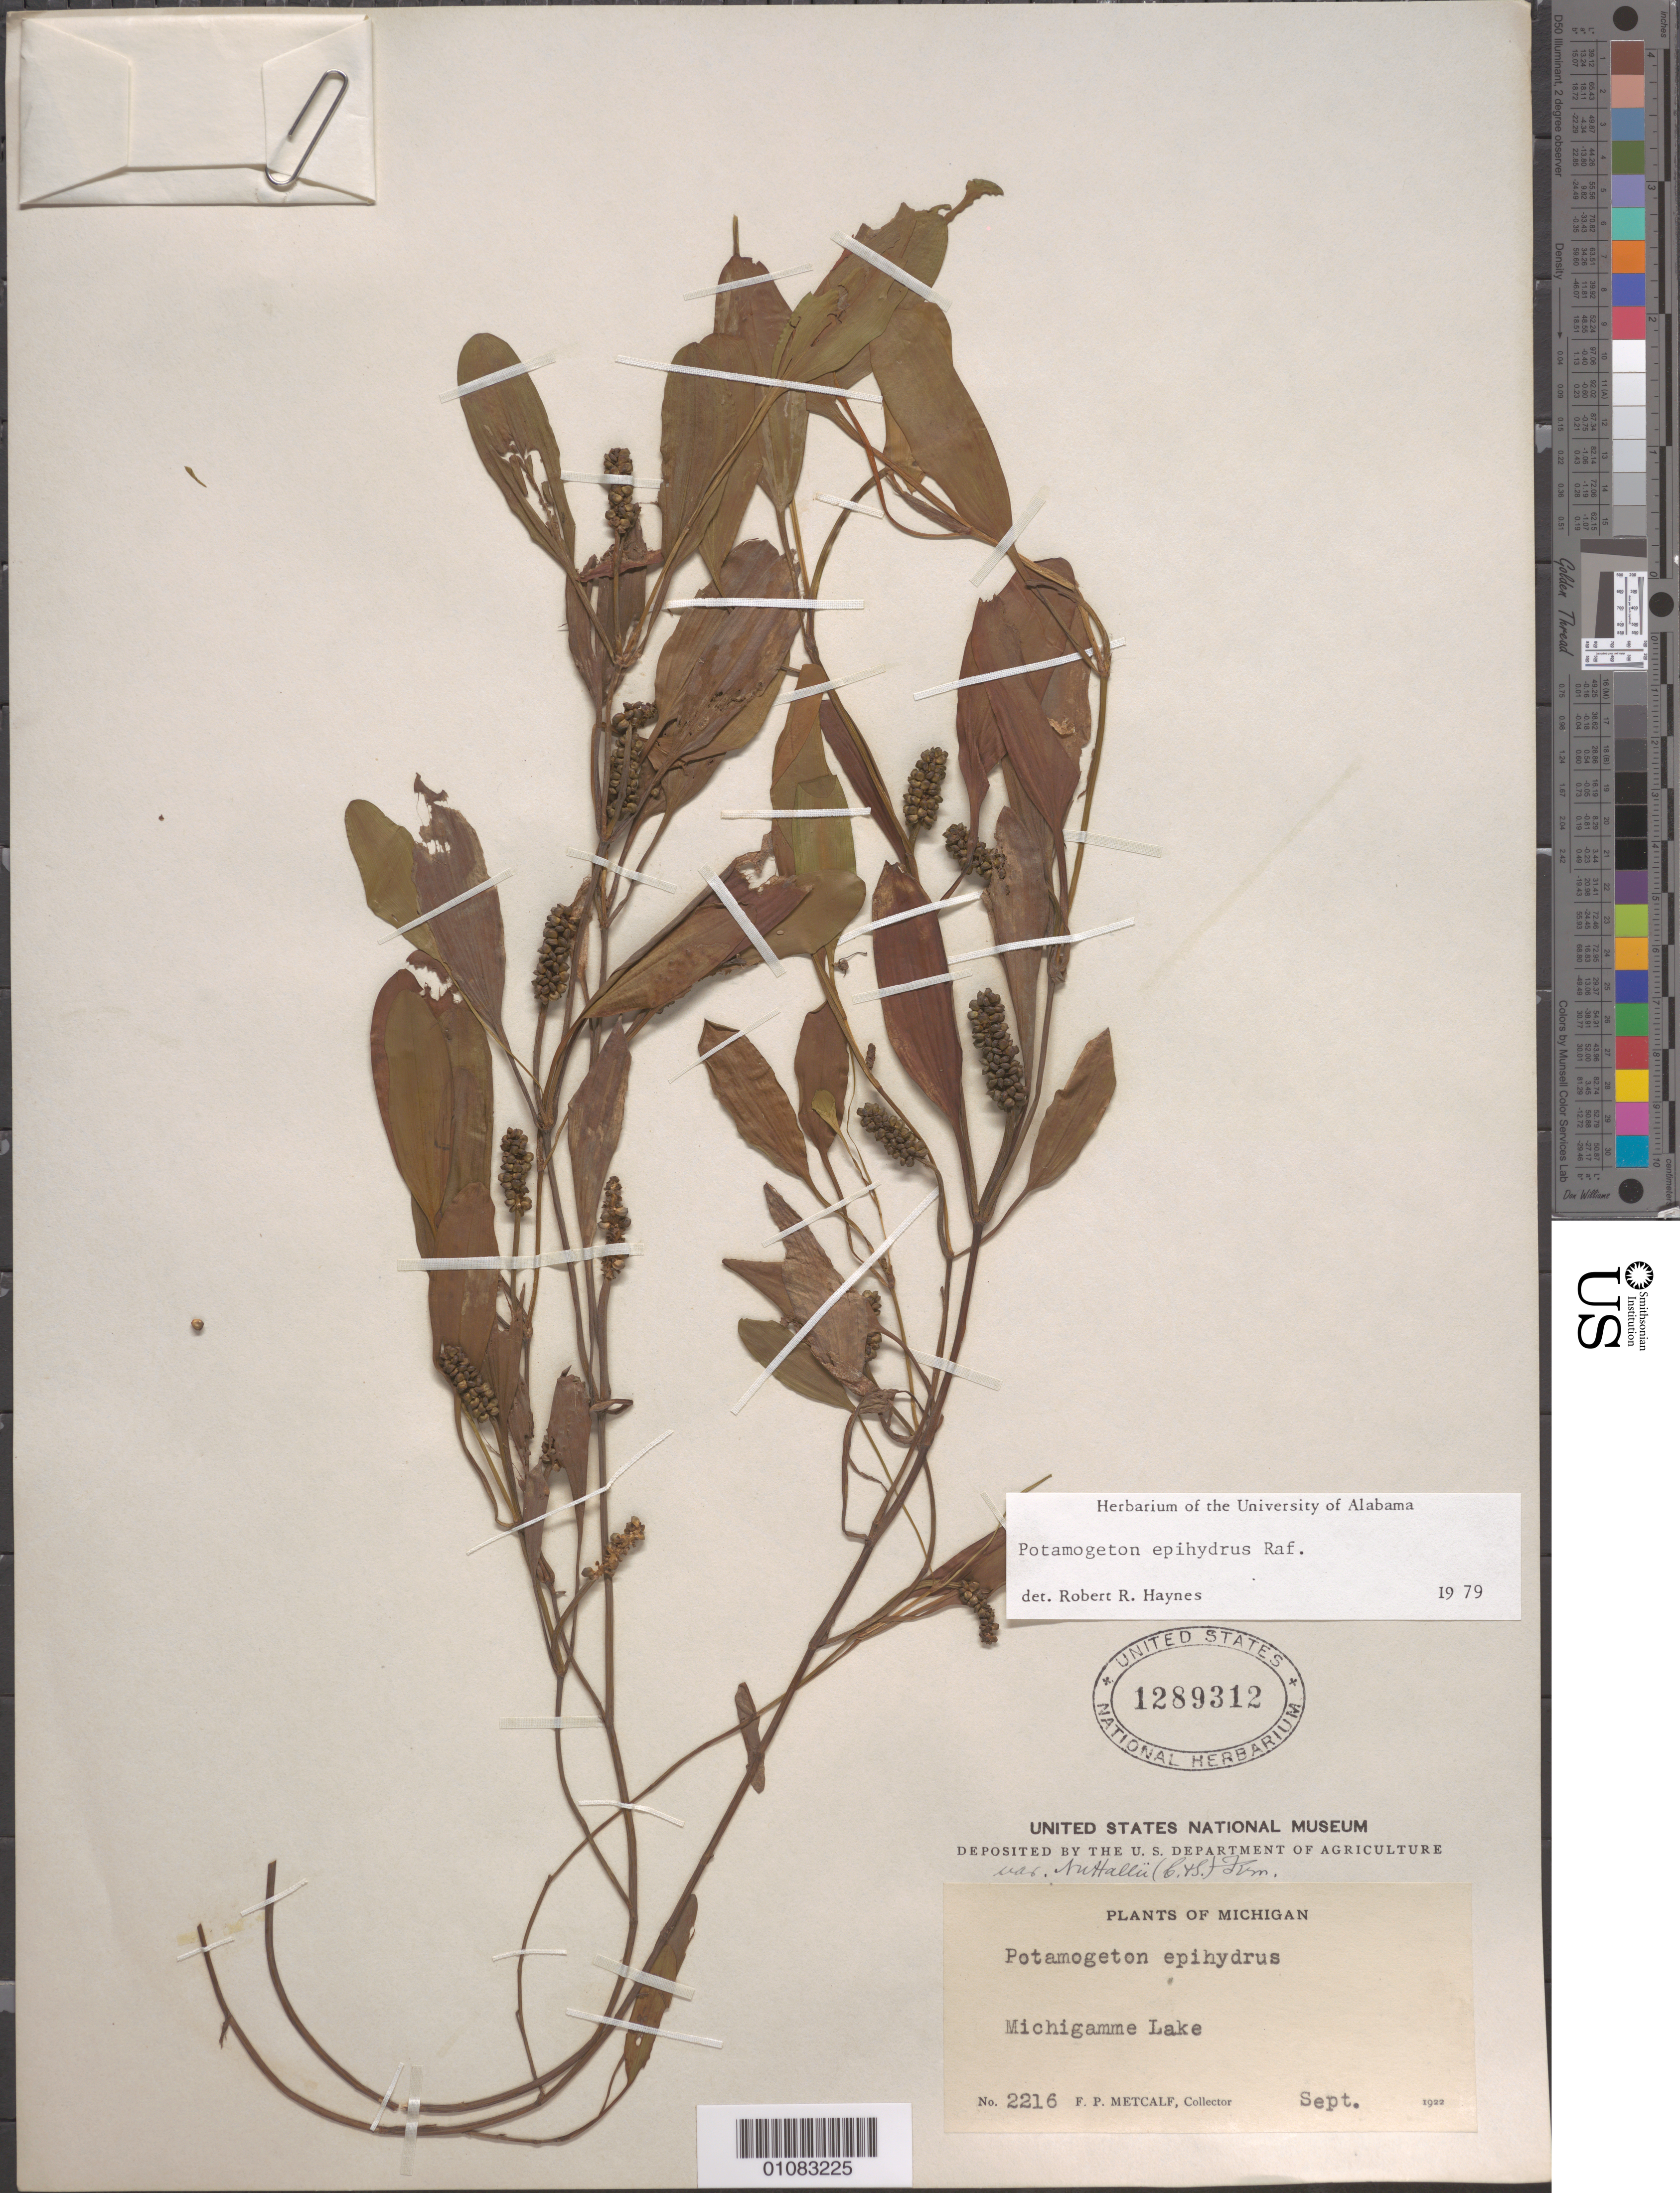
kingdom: Plantae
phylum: Tracheophyta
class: Liliopsida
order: Alismatales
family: Potamogetonaceae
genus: Potamogeton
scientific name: Potamogeton epihydrus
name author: Raf.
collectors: F. P. Metcalf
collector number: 2216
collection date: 1922-09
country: United States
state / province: Michigan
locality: Michigamme Lake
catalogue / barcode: US 1289312